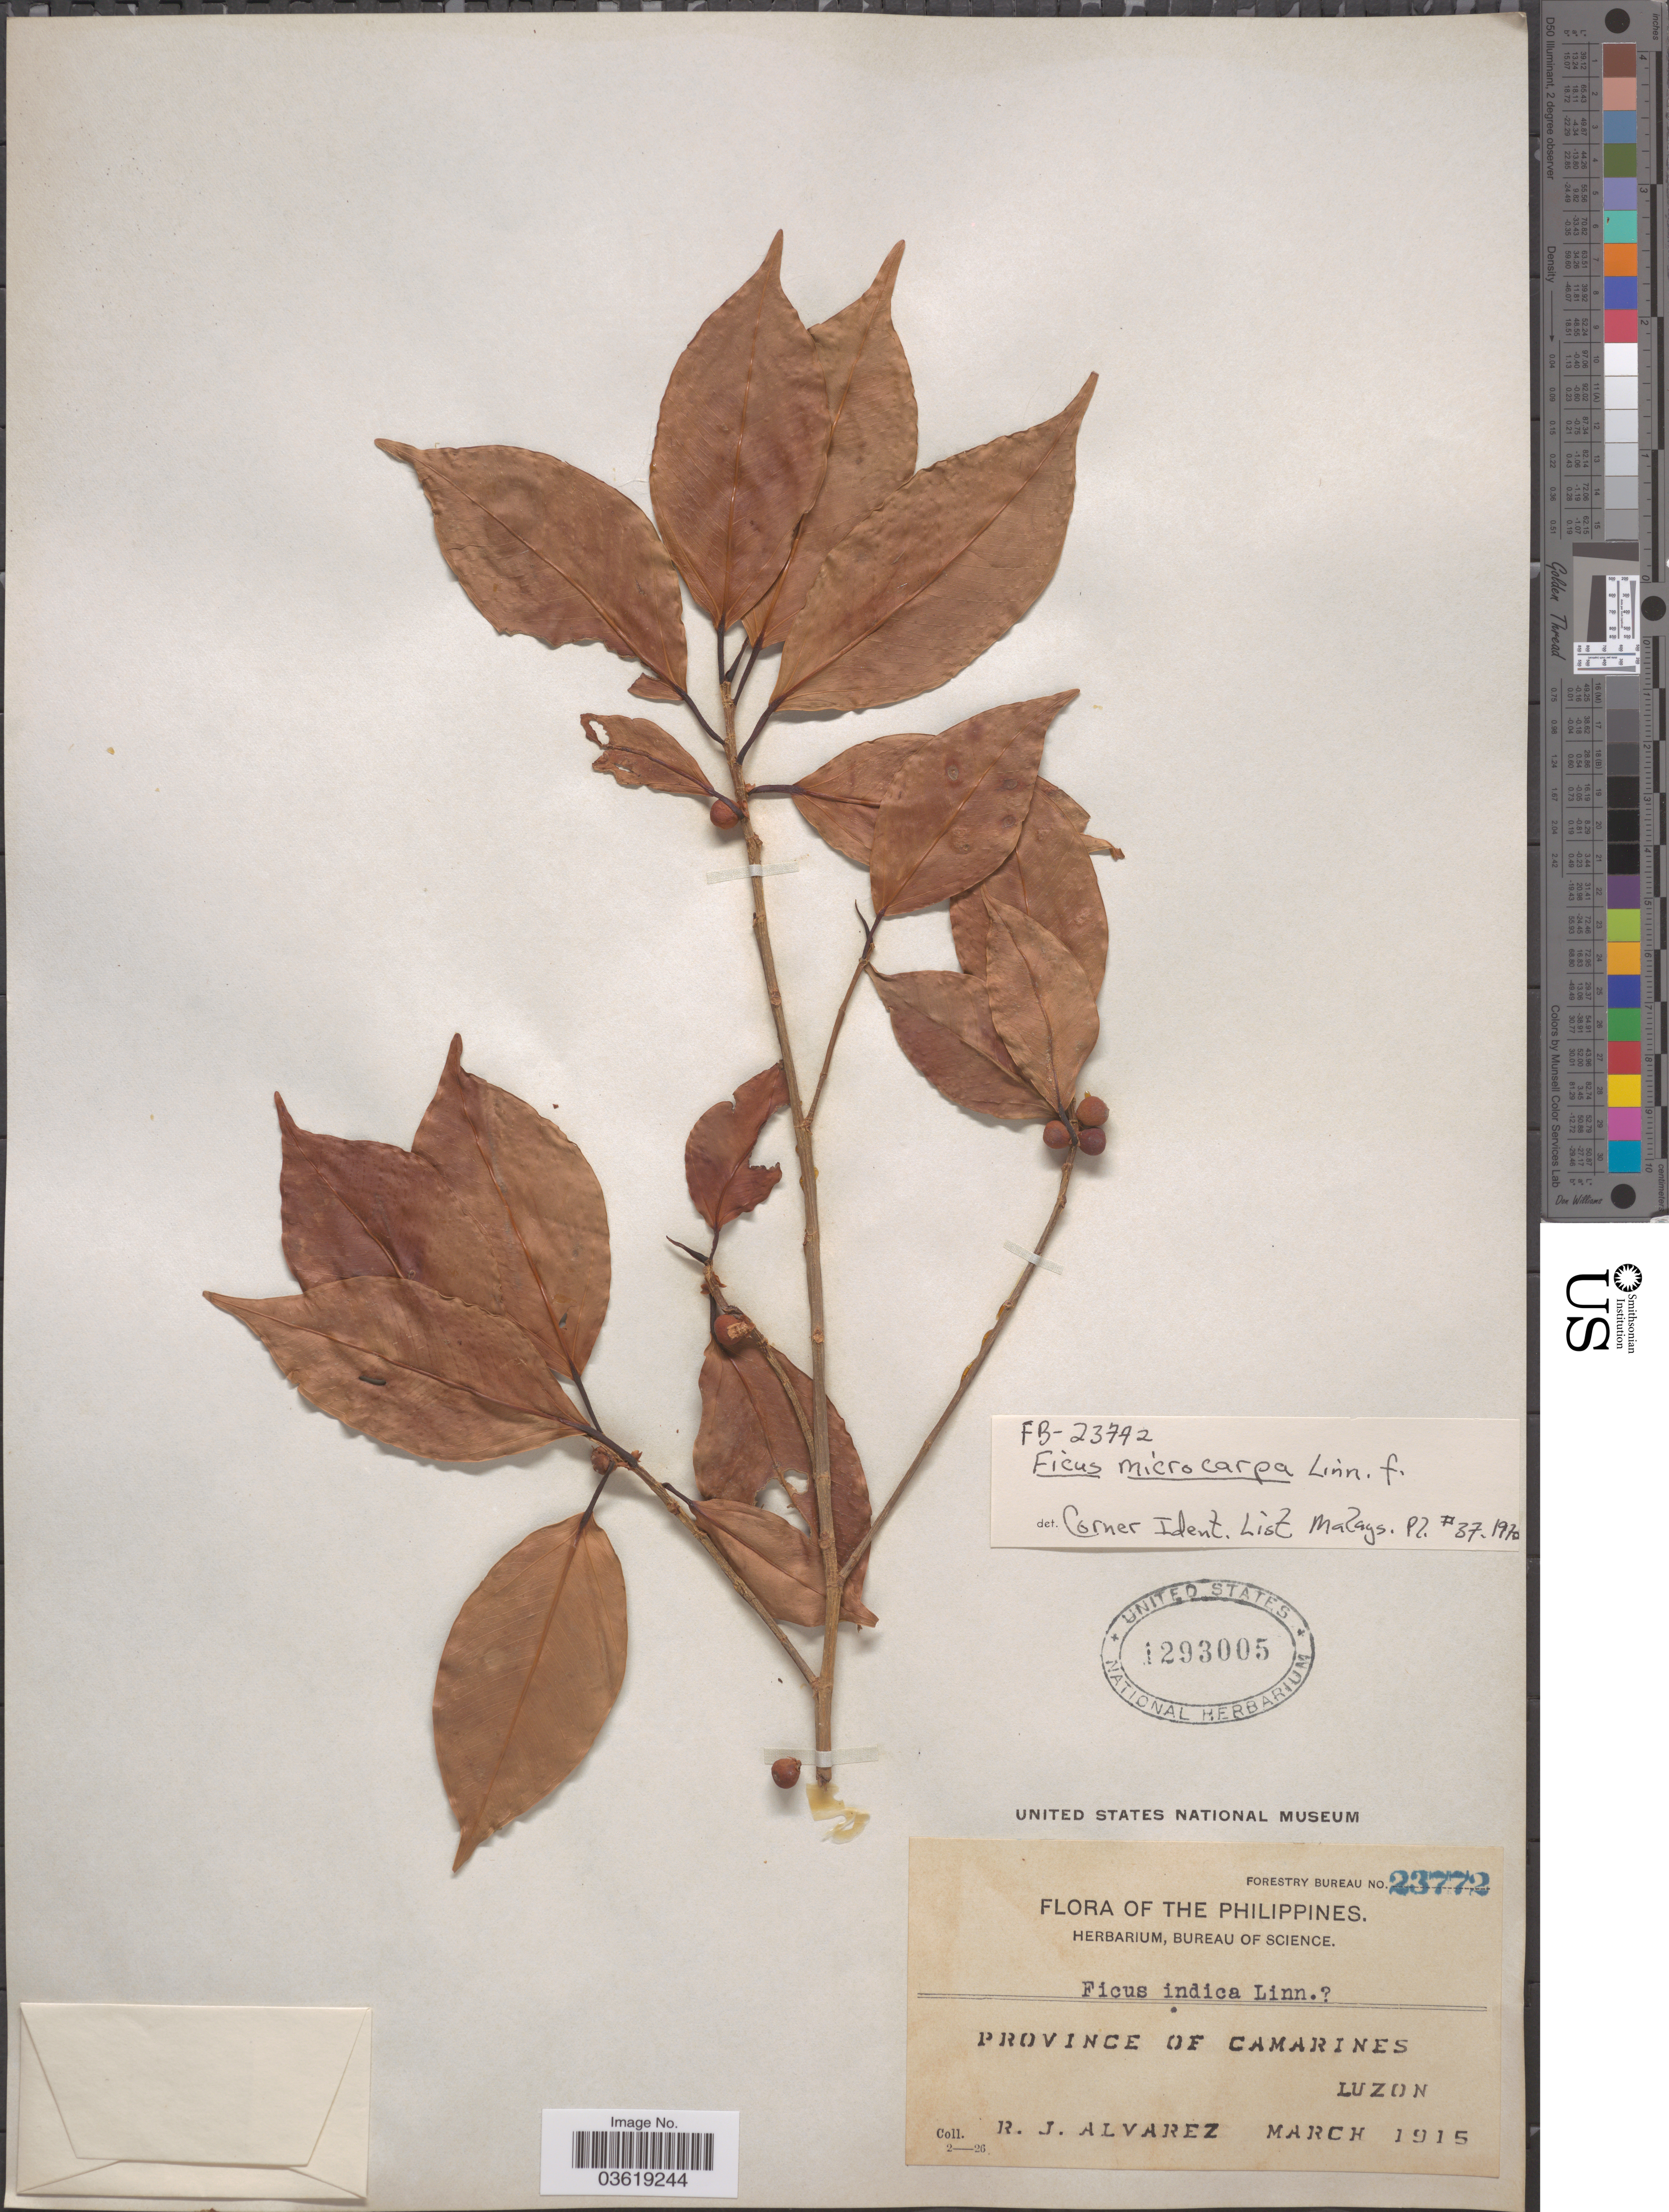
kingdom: Plantae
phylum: Tracheophyta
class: Magnoliopsida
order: Rosales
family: Moraceae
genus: Ficus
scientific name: Ficus microcarpa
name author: L. f.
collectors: R. Alvarez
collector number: Forestry Bureau 23772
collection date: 1915-03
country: Philippines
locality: Province of Camarines, Luzon.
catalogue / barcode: US 1293005